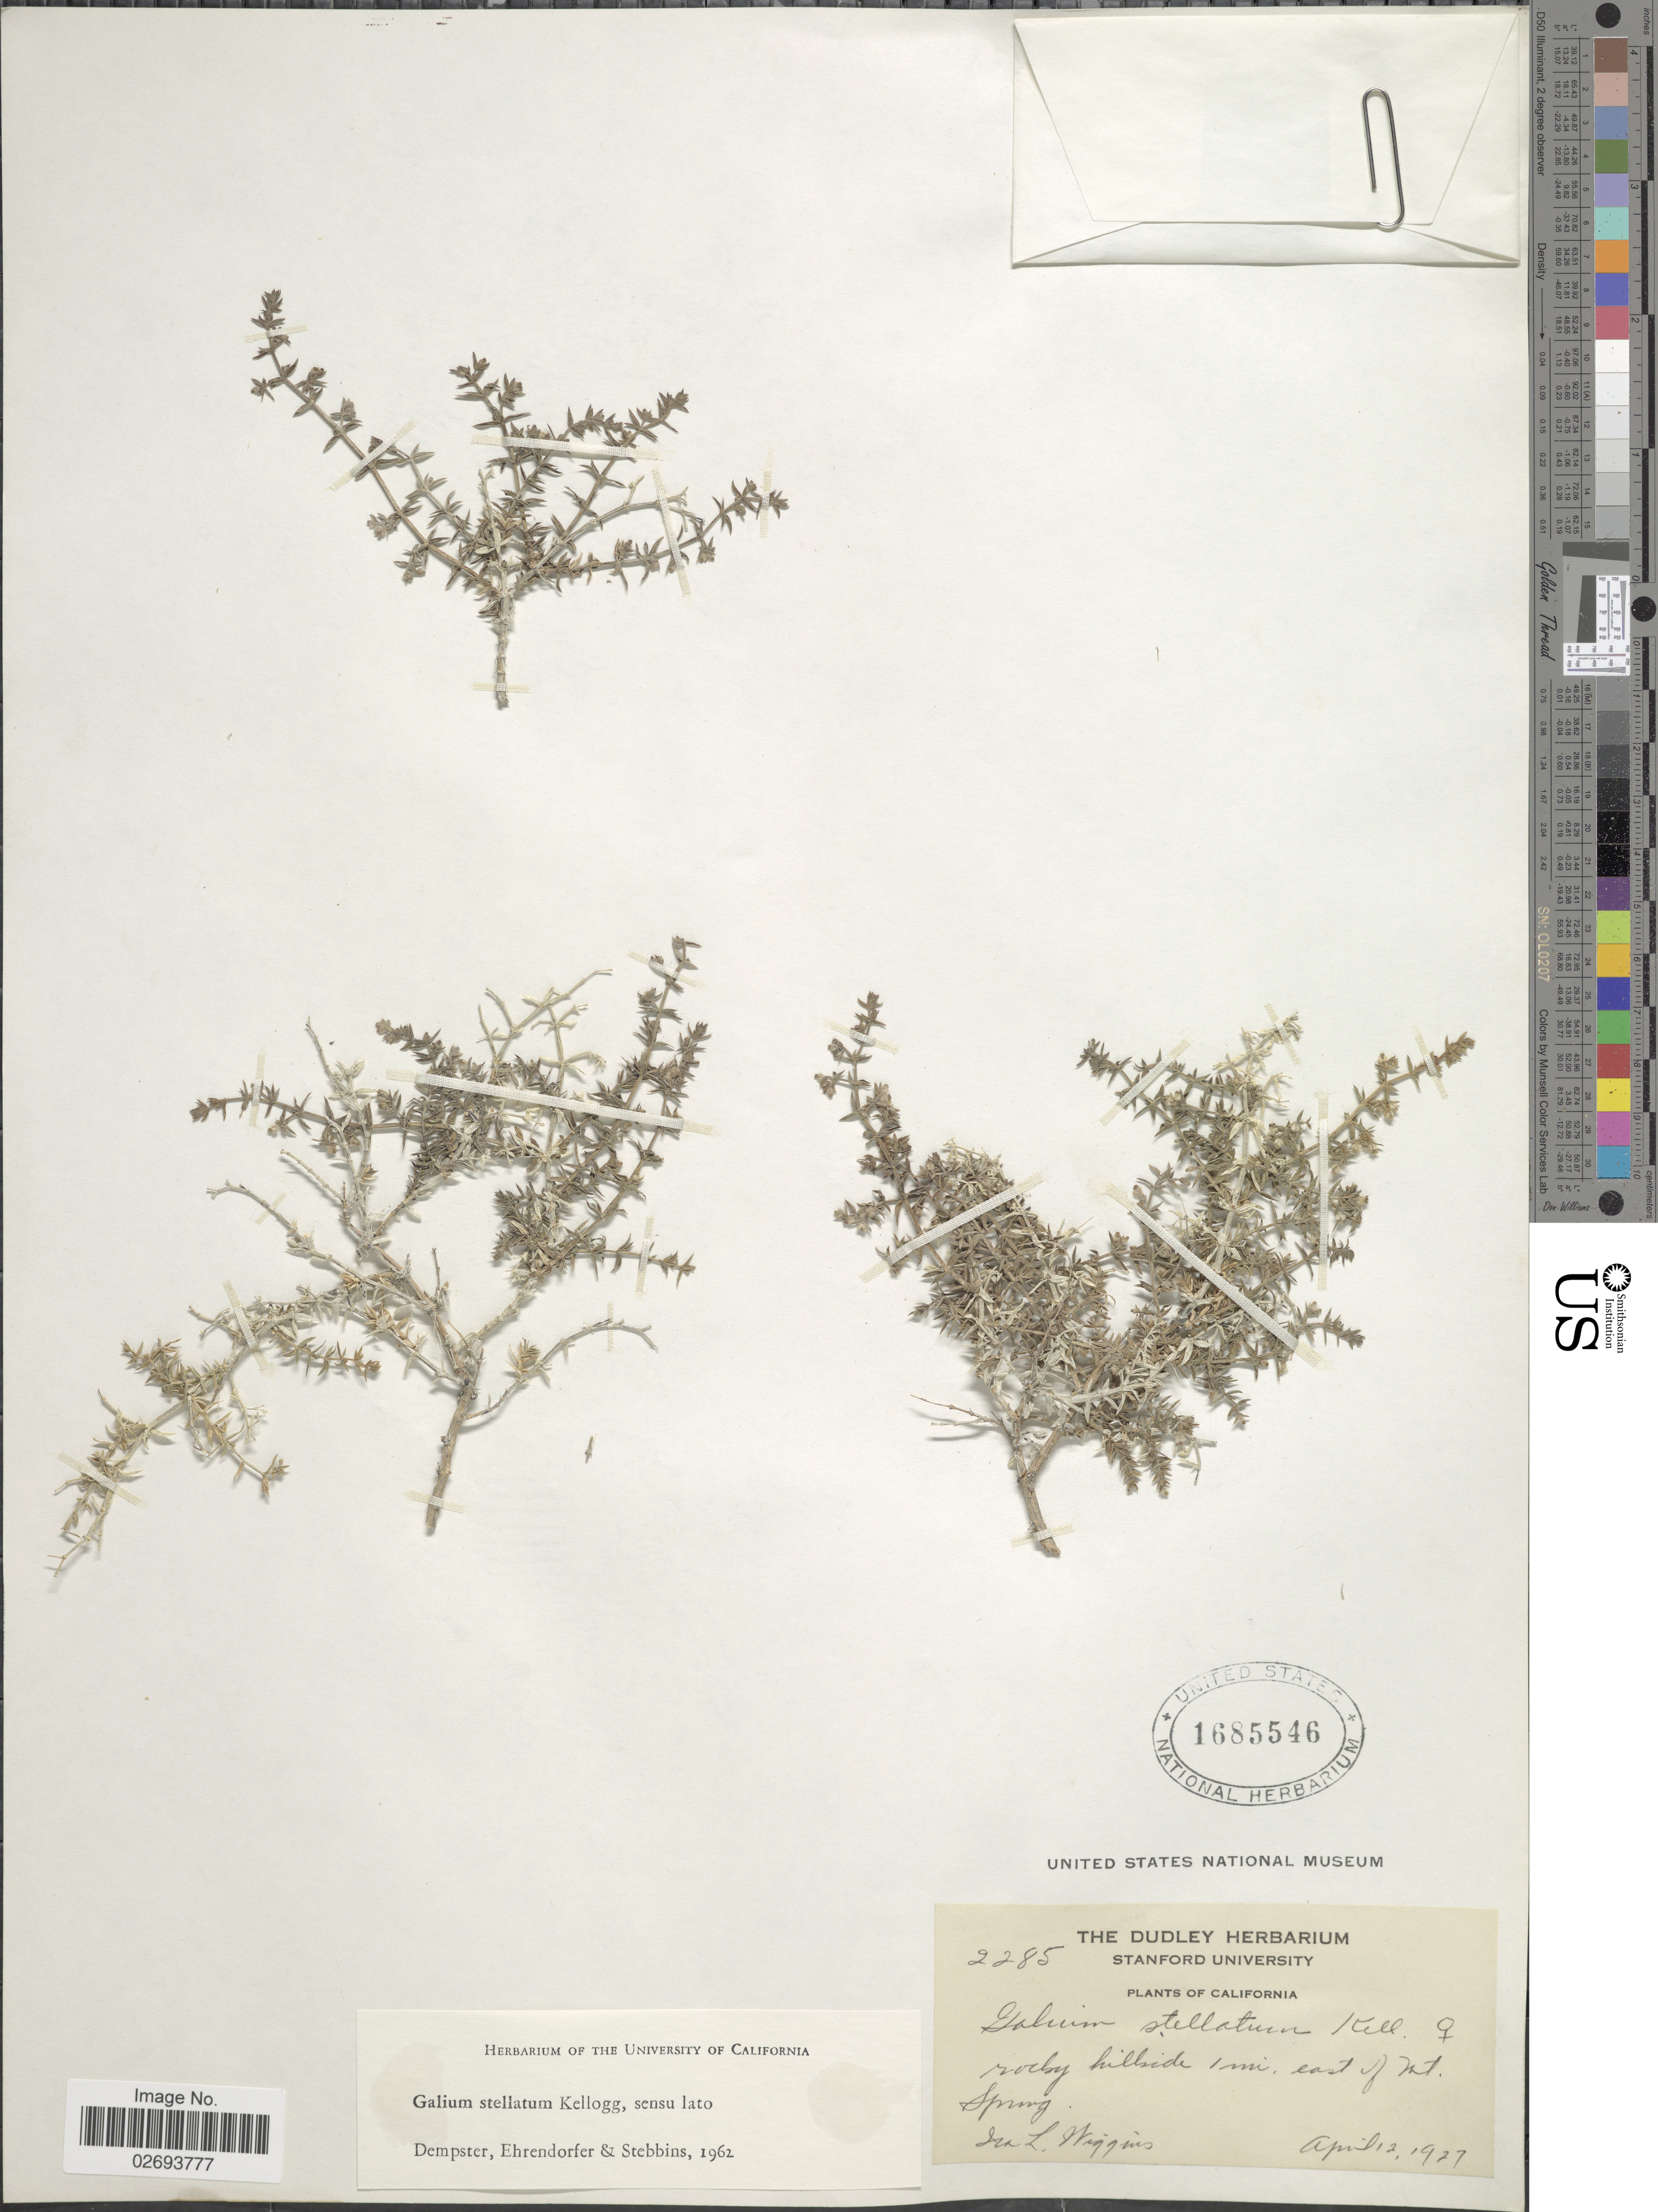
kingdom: Plantae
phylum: Tracheophyta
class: Magnoliopsida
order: Gentianales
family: Rubiaceae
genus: Galium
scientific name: Galium stellatum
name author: Kellogg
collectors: I. L. Wiggins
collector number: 2285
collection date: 1927-04-12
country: United States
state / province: California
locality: Rocky hillside 1 mi. east of Mt. Spring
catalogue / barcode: US 1685546